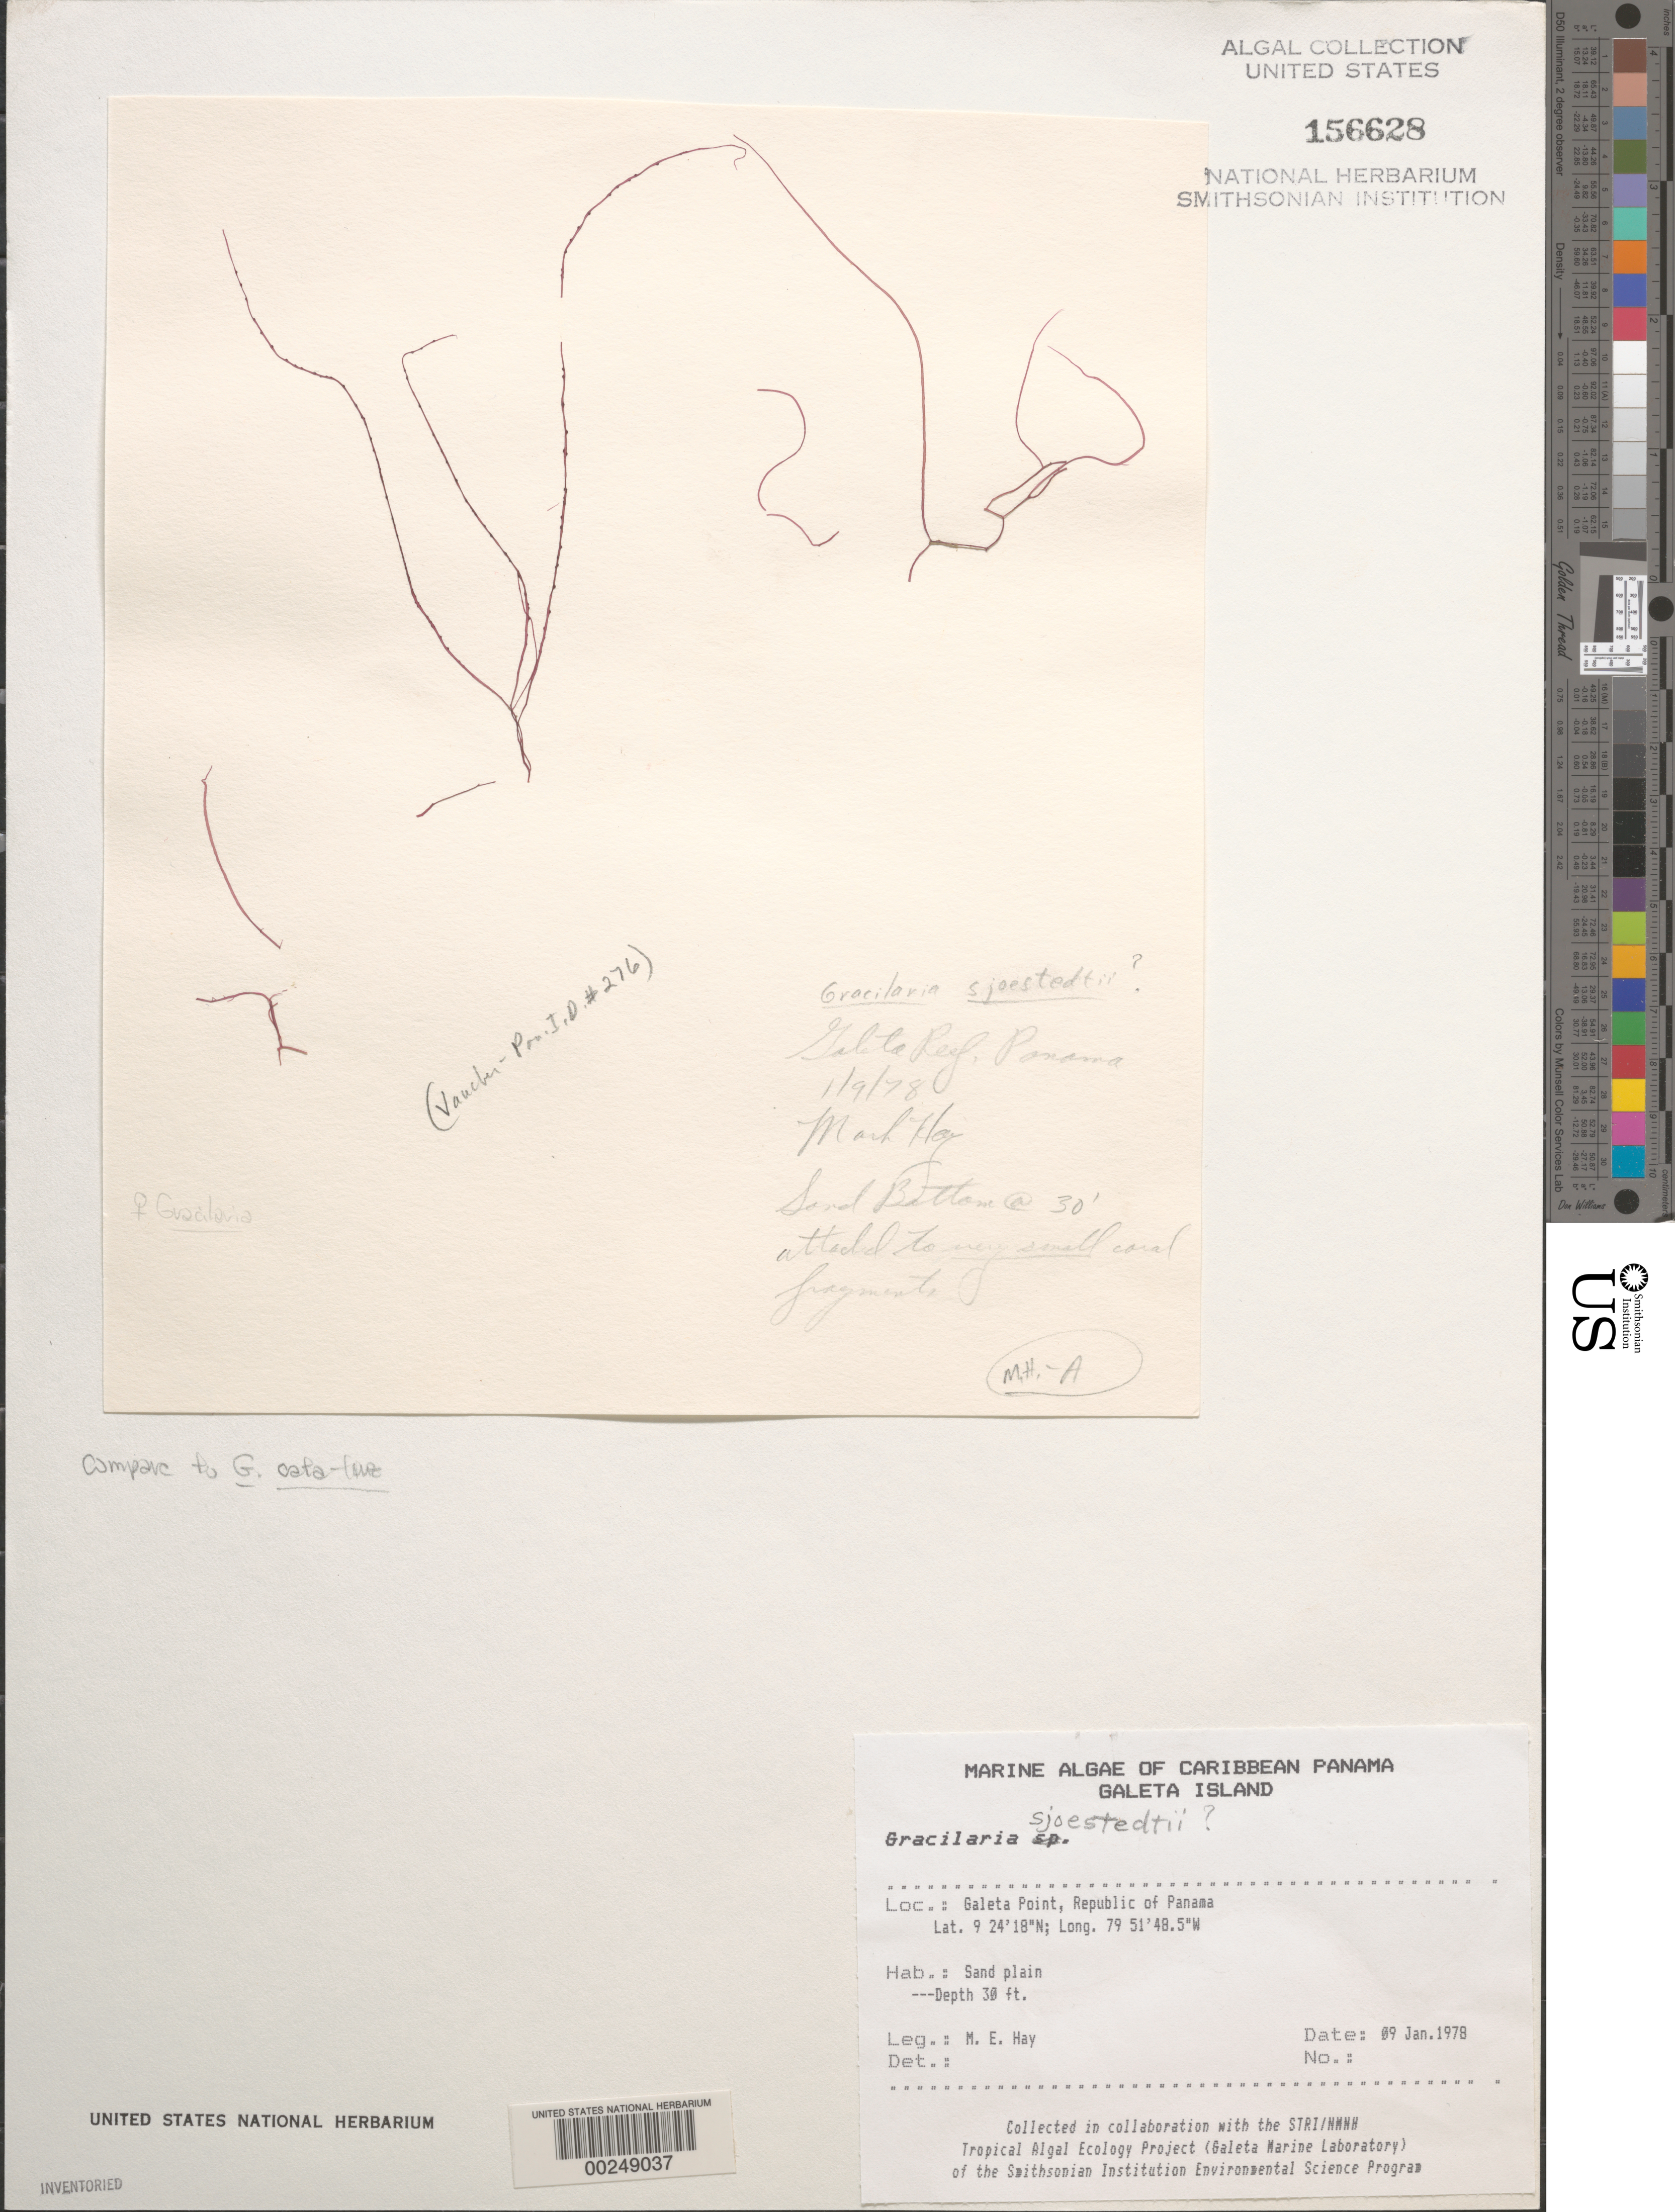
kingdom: Plantae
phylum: Rhodophyta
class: Florideophyceae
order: Gracilariales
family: Gracilariaceae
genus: Gracilariopsis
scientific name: Gracilariopsis andersonii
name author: (Grunow) E.Y. Dawson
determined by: Algae name updating Project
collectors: M. E. Hay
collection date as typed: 09 Jan 1978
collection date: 1978-01-09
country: Panama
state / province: Colón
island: Galeta Island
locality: Galeta Point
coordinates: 9 24' 18" N, 79 51' 48.5" W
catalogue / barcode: US 156628